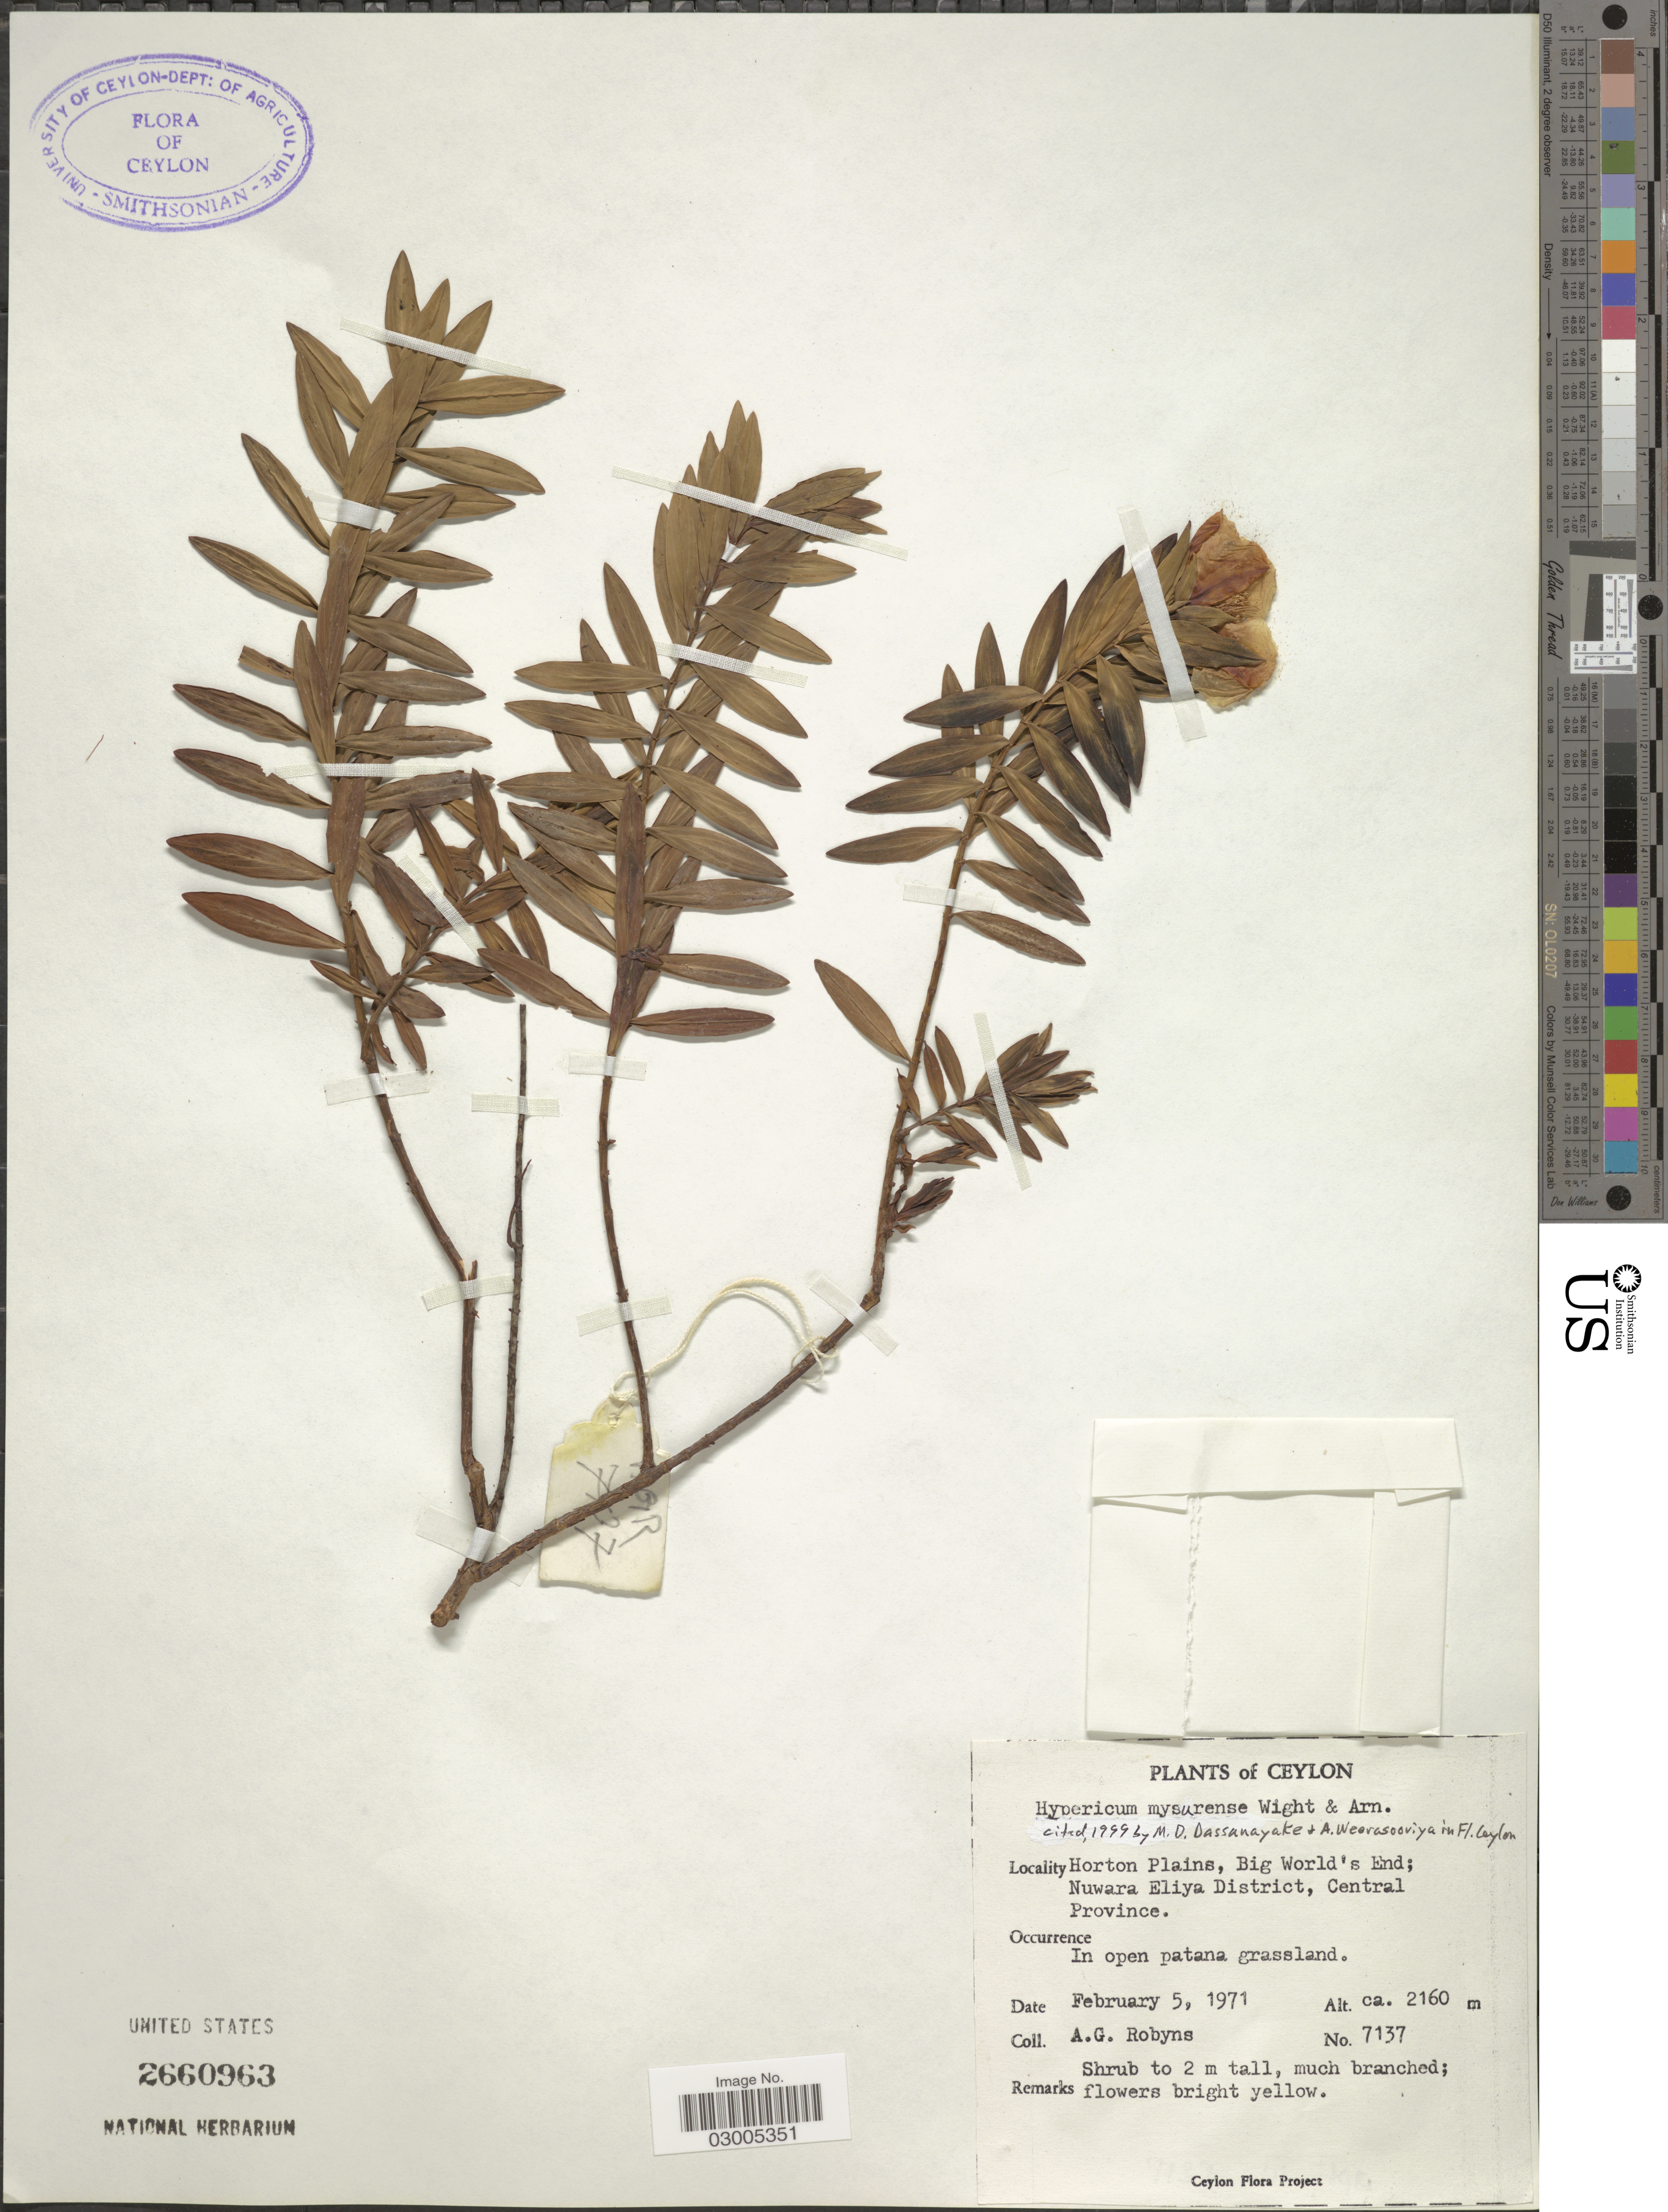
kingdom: Plantae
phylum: Tracheophyta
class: Magnoliopsida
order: Malpighiales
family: Hypericaceae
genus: Hypericum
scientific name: Hypericum mysorense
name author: F. Heyne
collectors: A. Robyns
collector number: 7137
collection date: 1971-02-05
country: Sri Lanka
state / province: Central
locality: Ceylon. Horton Plains, Big World's End; Nuwara Eliya District.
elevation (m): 2160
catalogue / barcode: US 2660963